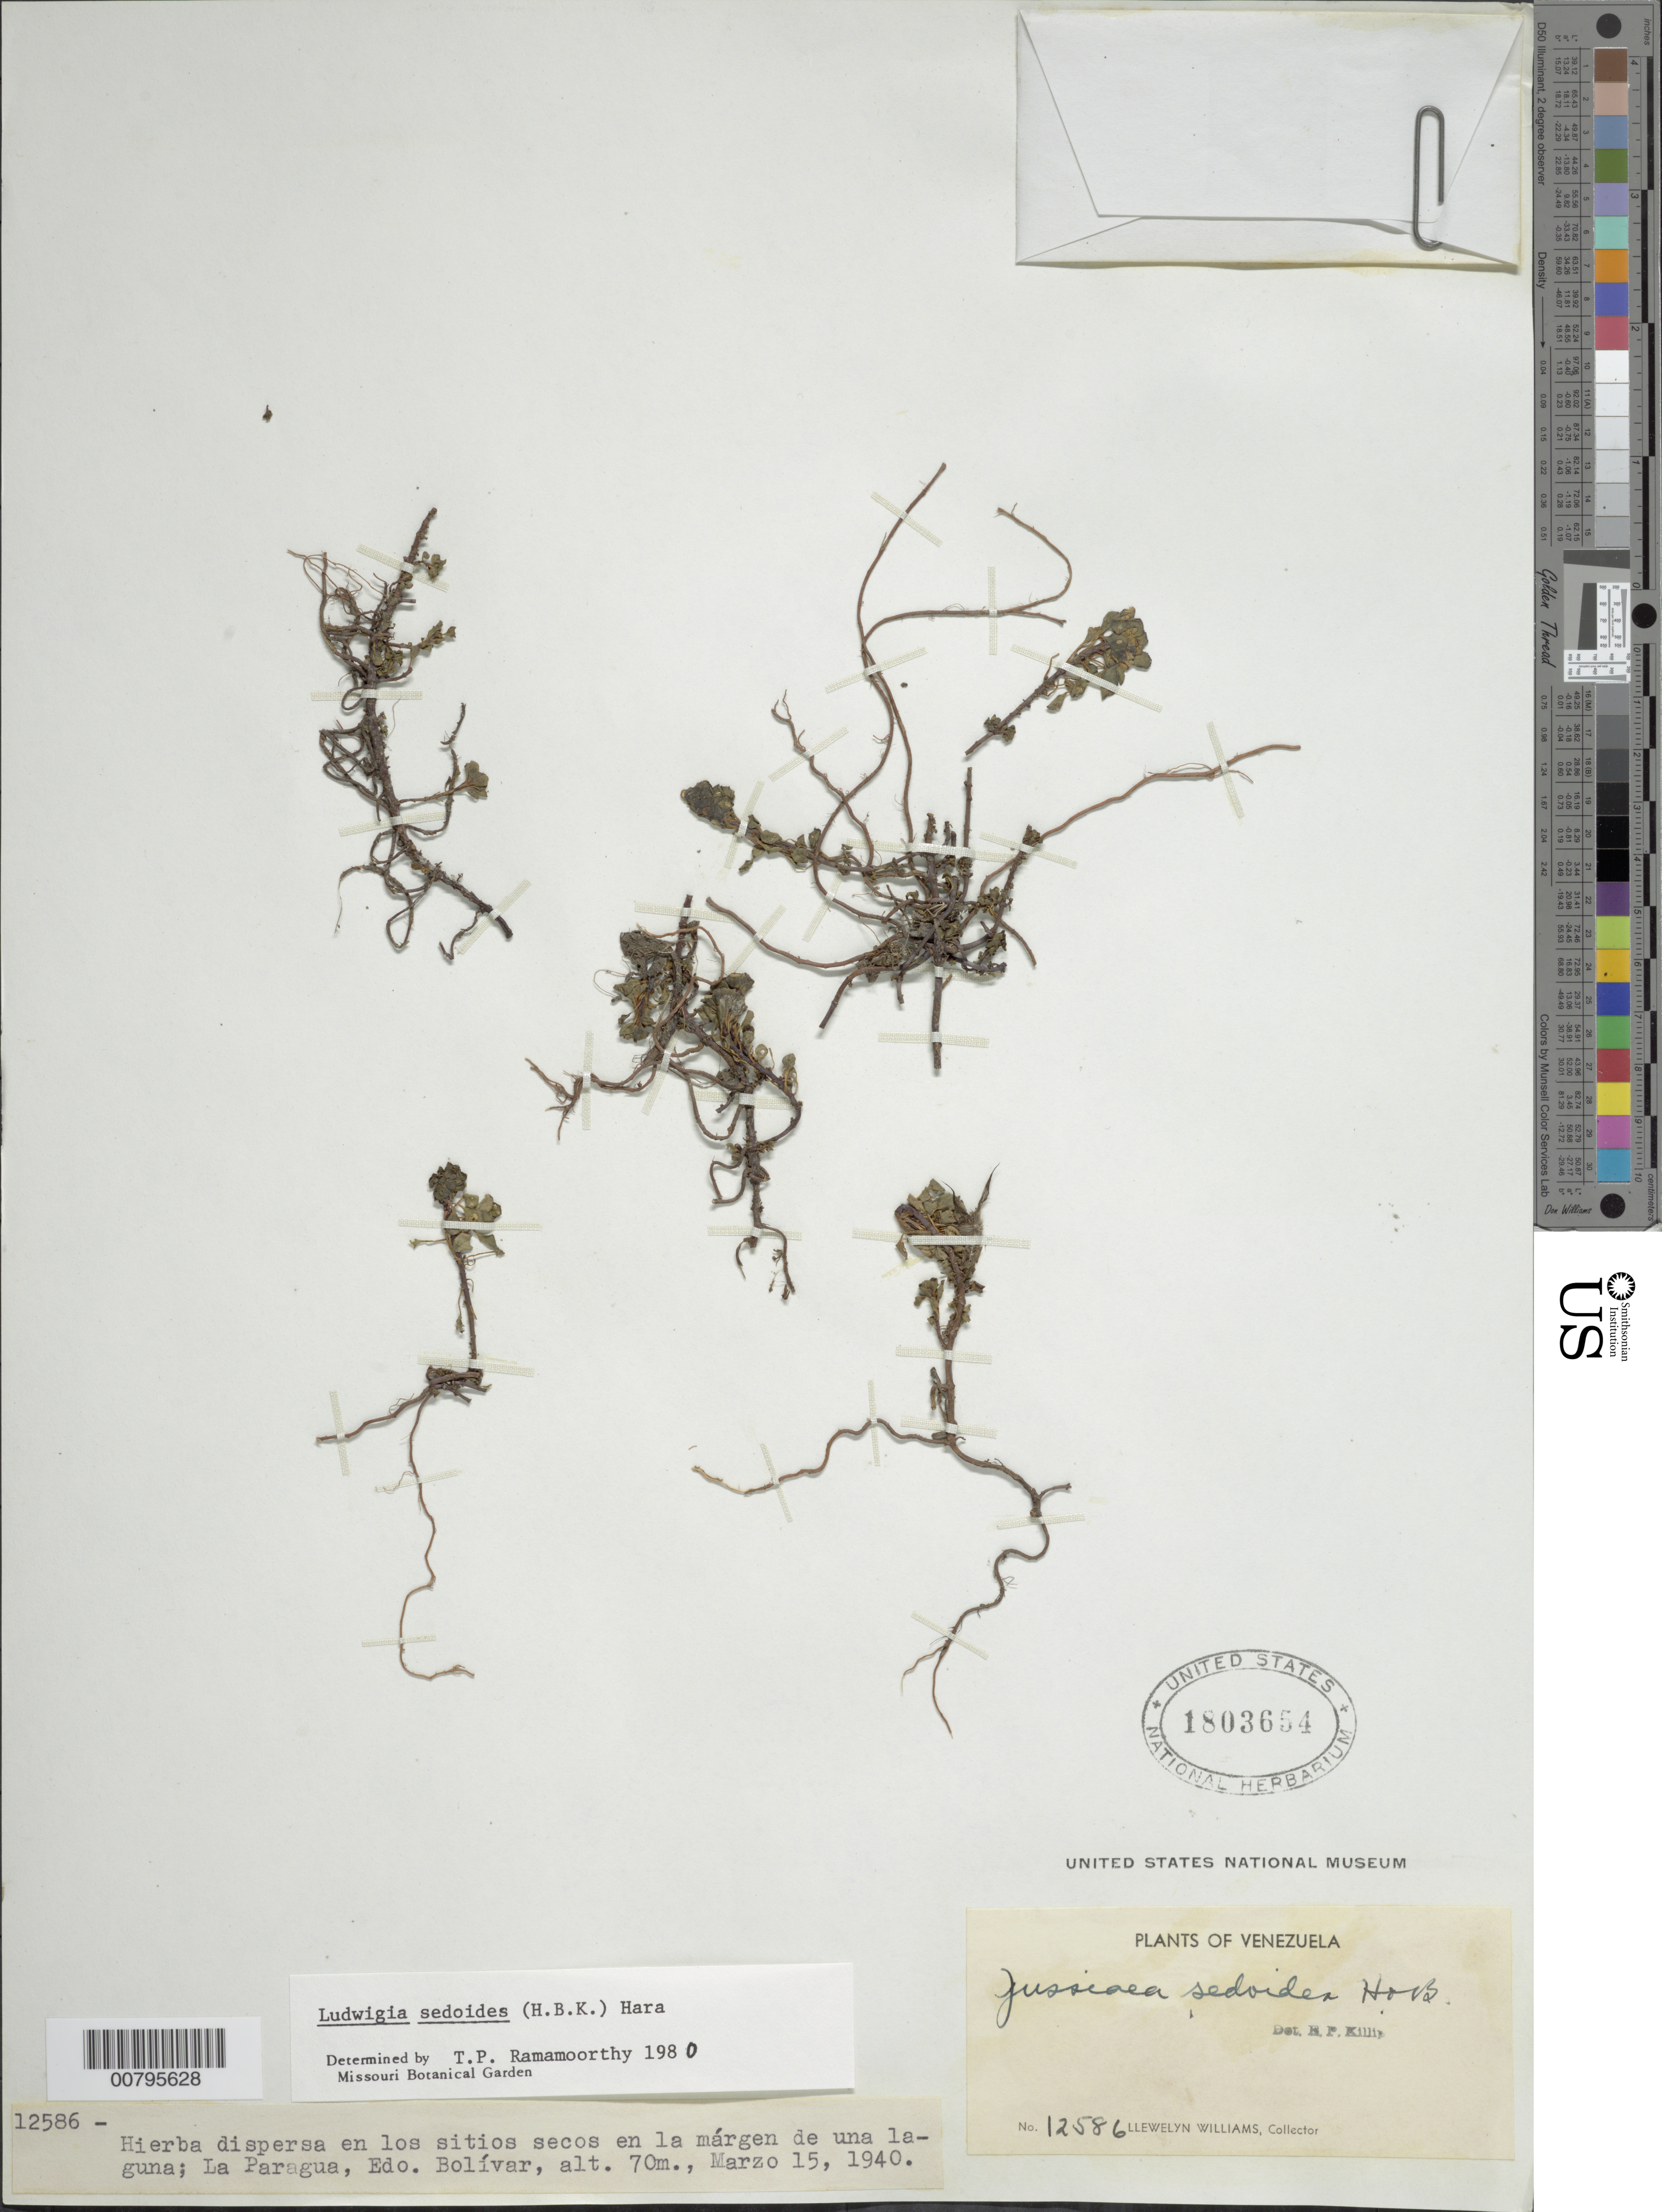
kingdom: Plantae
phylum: Tracheophyta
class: Magnoliopsida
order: Myrtales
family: Onagraceae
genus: Ludwigia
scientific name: Ludwigia sedoides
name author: (Humb. & Bonpl.) H. Hara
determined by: Ramamoorthy, T. P.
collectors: Ll. Williams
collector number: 12586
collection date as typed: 15-Mar-40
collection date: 1940-03-15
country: Venezuela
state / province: Bolívar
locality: La Paragua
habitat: Hierba dispersa en los sitios secos en la margen de una laguna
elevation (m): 70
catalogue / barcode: US 1803654